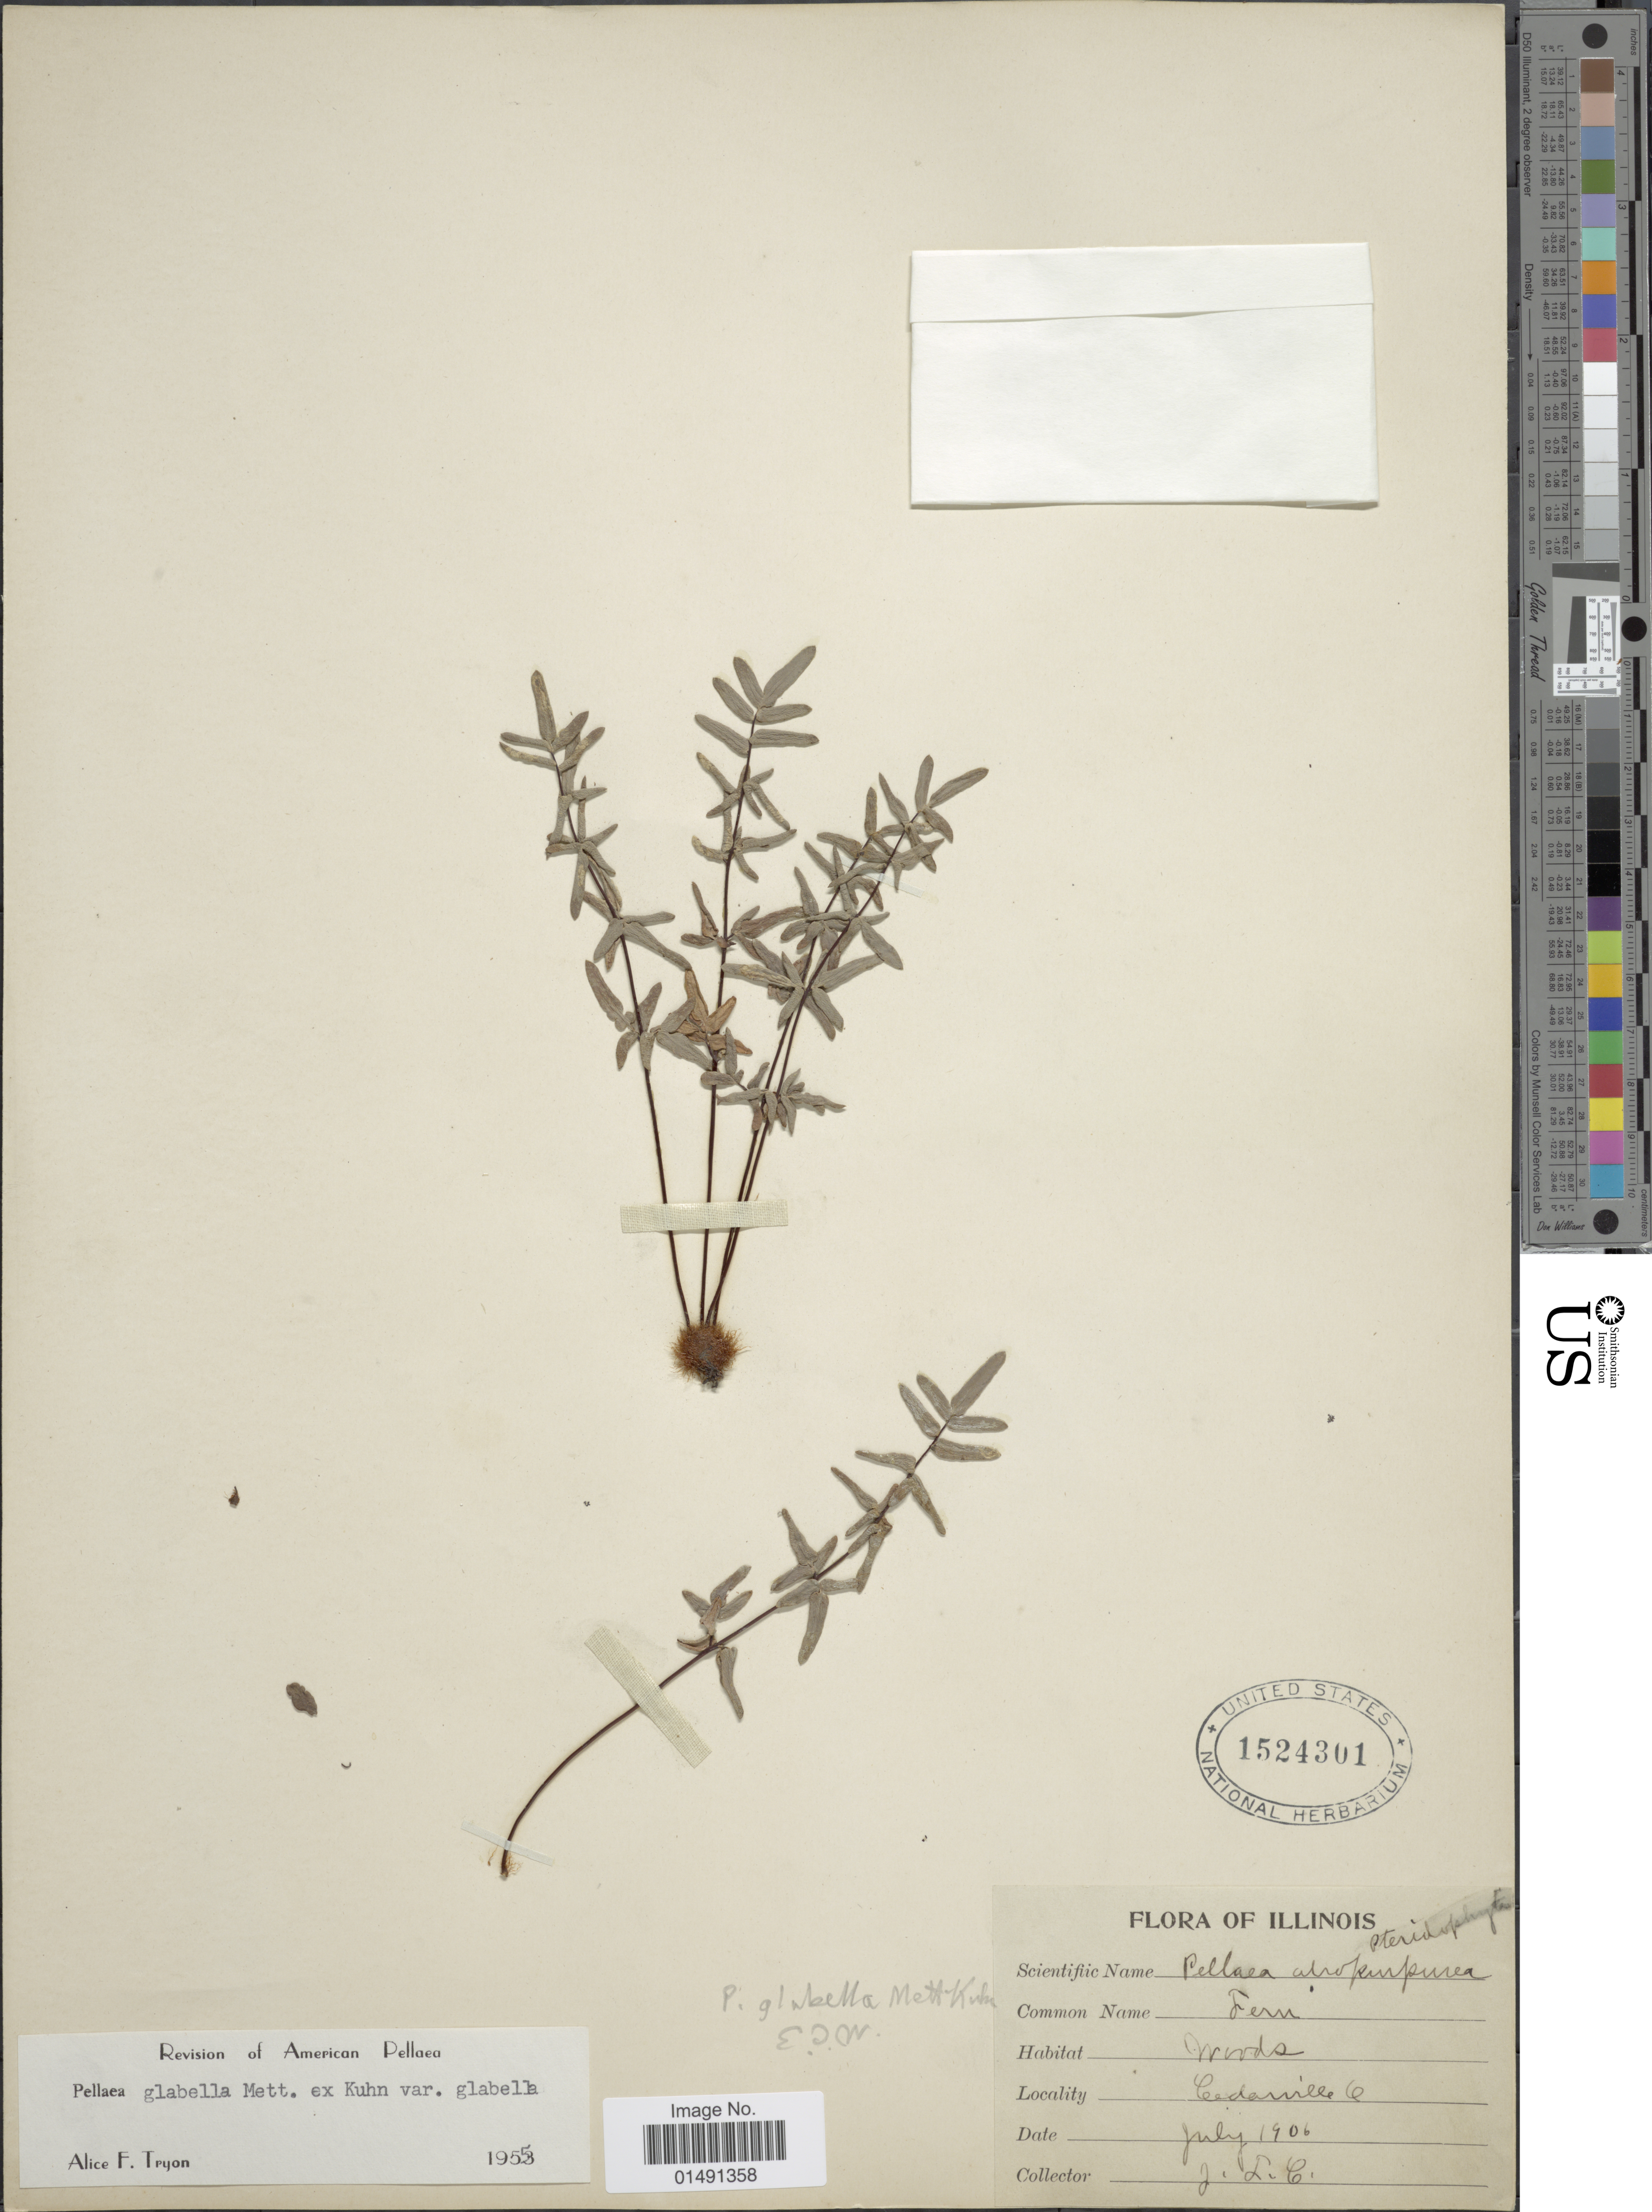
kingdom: Plantae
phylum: Tracheophyta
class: Polypodiopsida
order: Polypodiales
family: Pteridaceae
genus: Pellaea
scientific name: Pellaea glabella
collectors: J. F. Clevenger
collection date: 1906-07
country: United States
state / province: Illinois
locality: Cedarville Co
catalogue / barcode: US 1524301